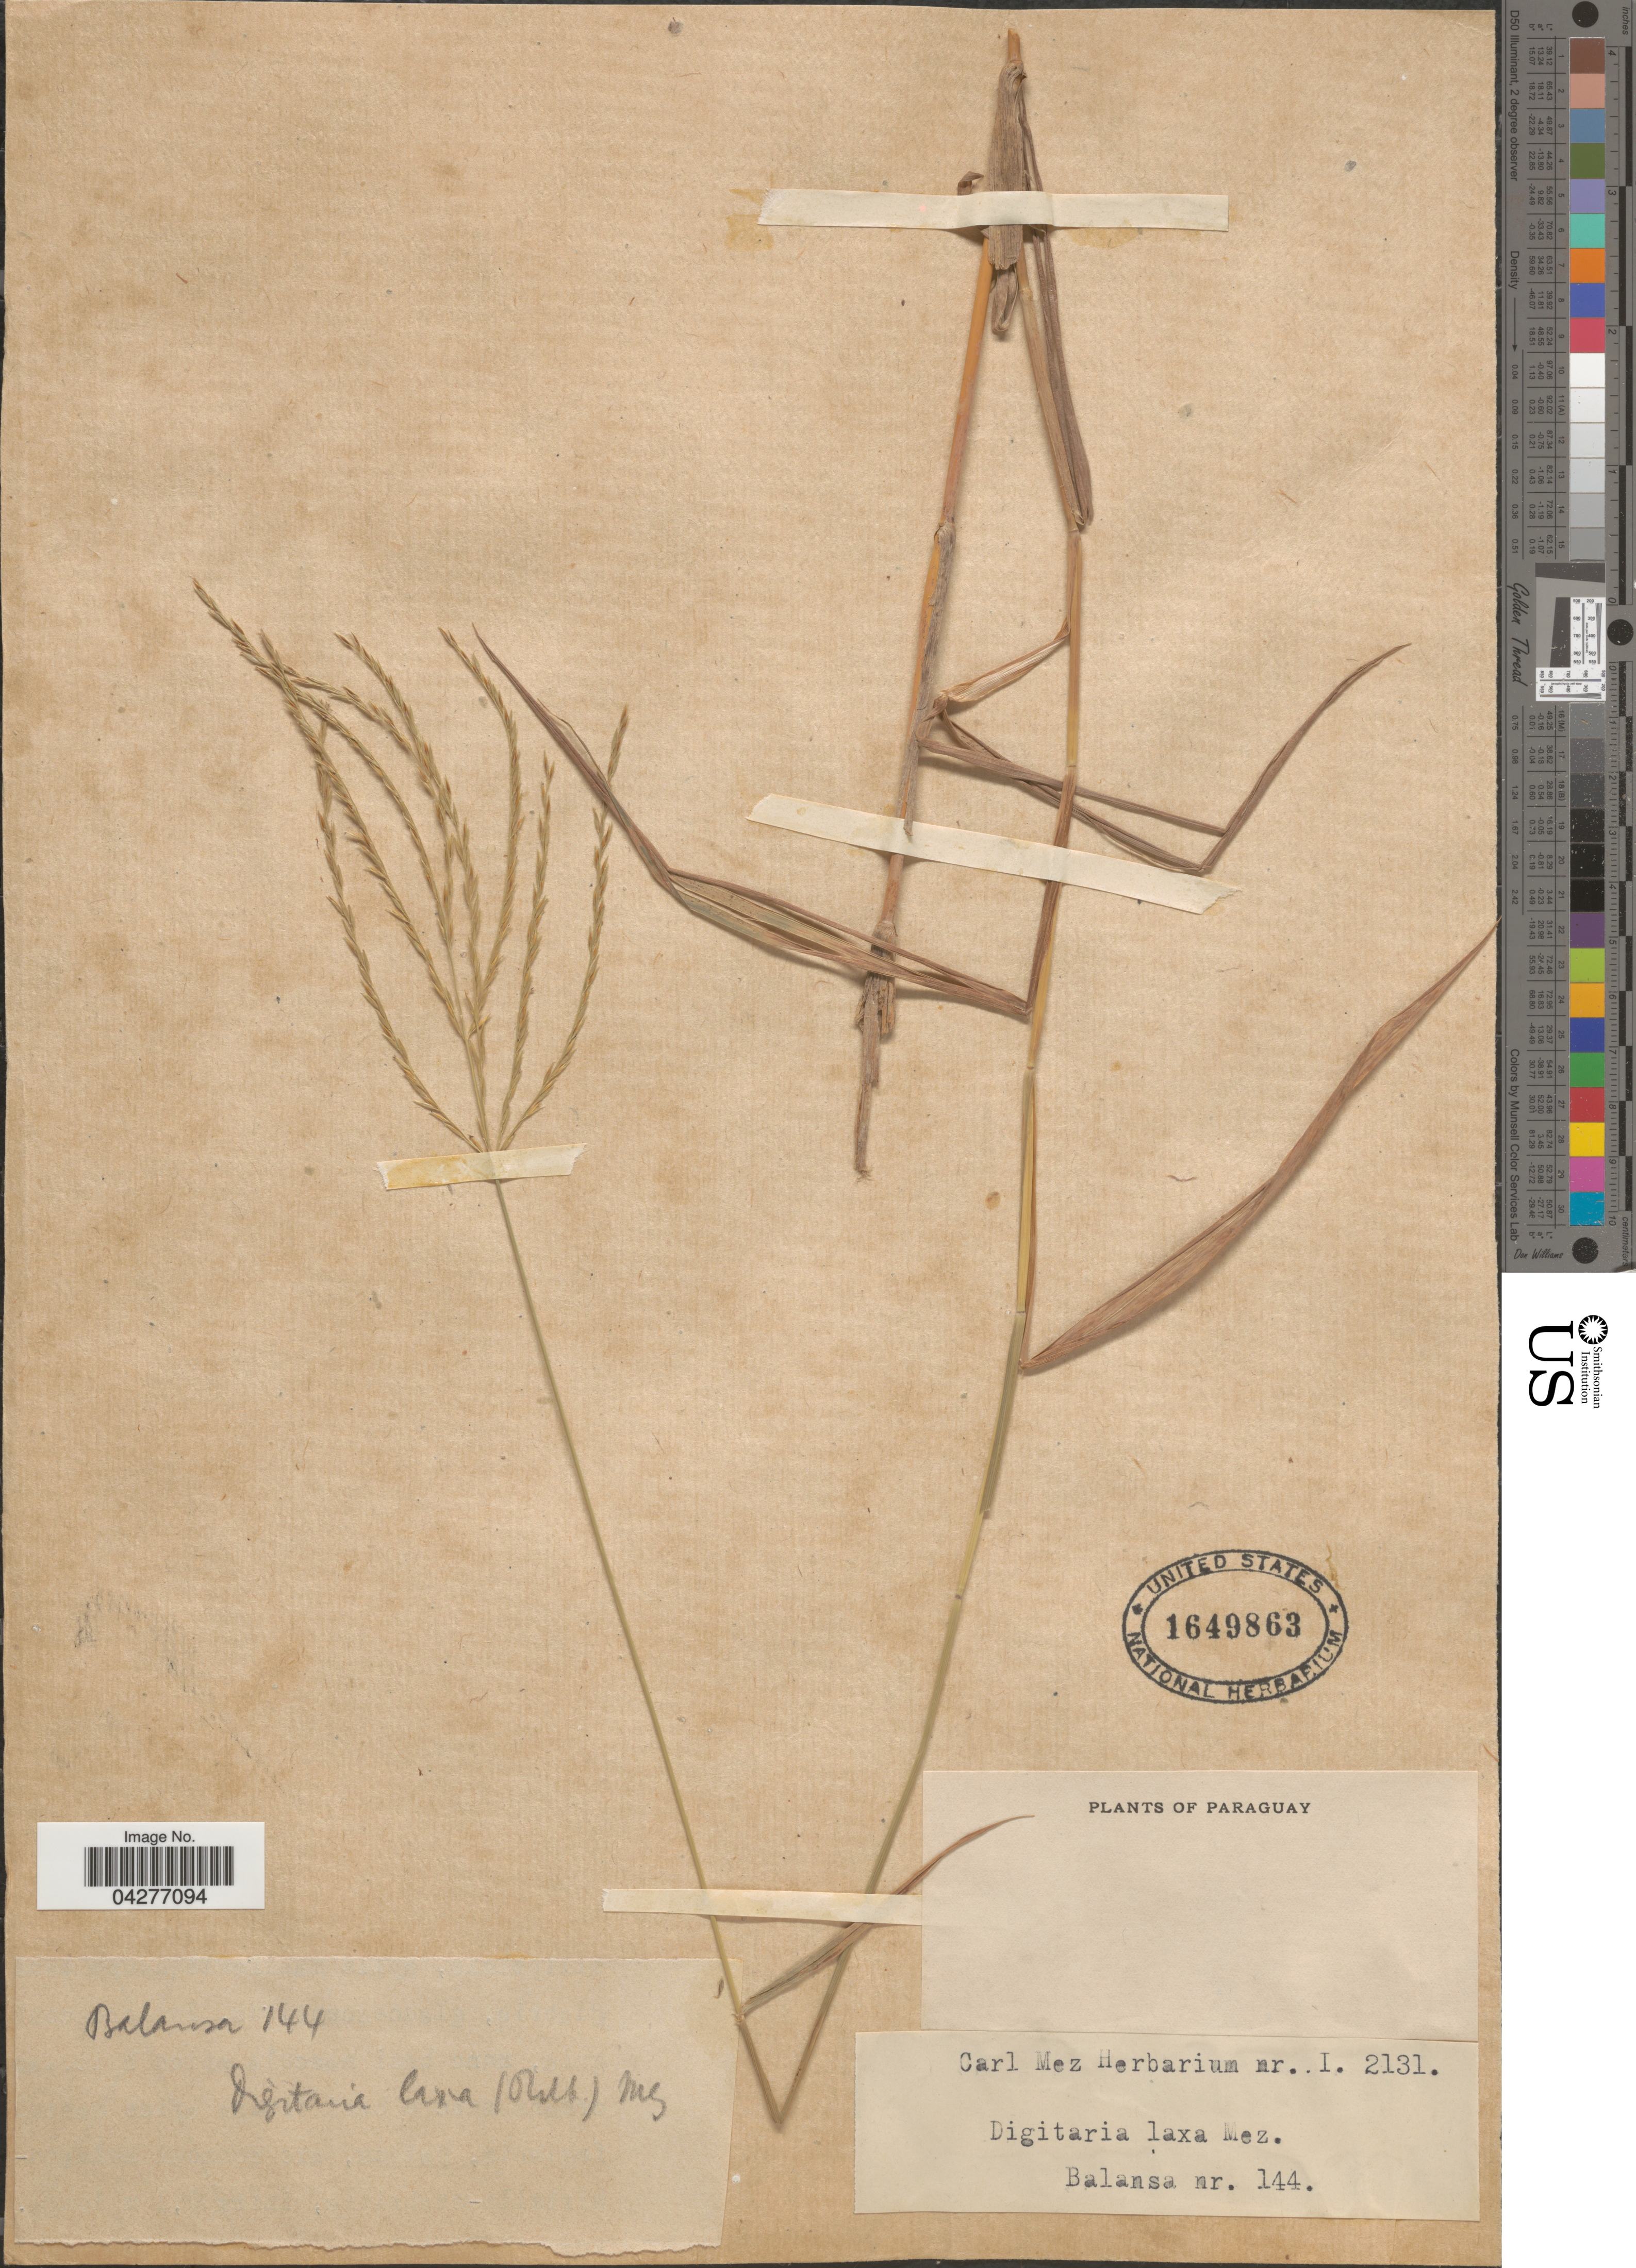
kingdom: Plantae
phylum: Tracheophyta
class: Liliopsida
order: Poales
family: Poaceae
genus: Digitaria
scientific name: Digitaria laxa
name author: (Rchb. ex A. Spreng.) Parodi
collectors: -. Balansa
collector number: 144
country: Paraguay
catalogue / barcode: US 1649863